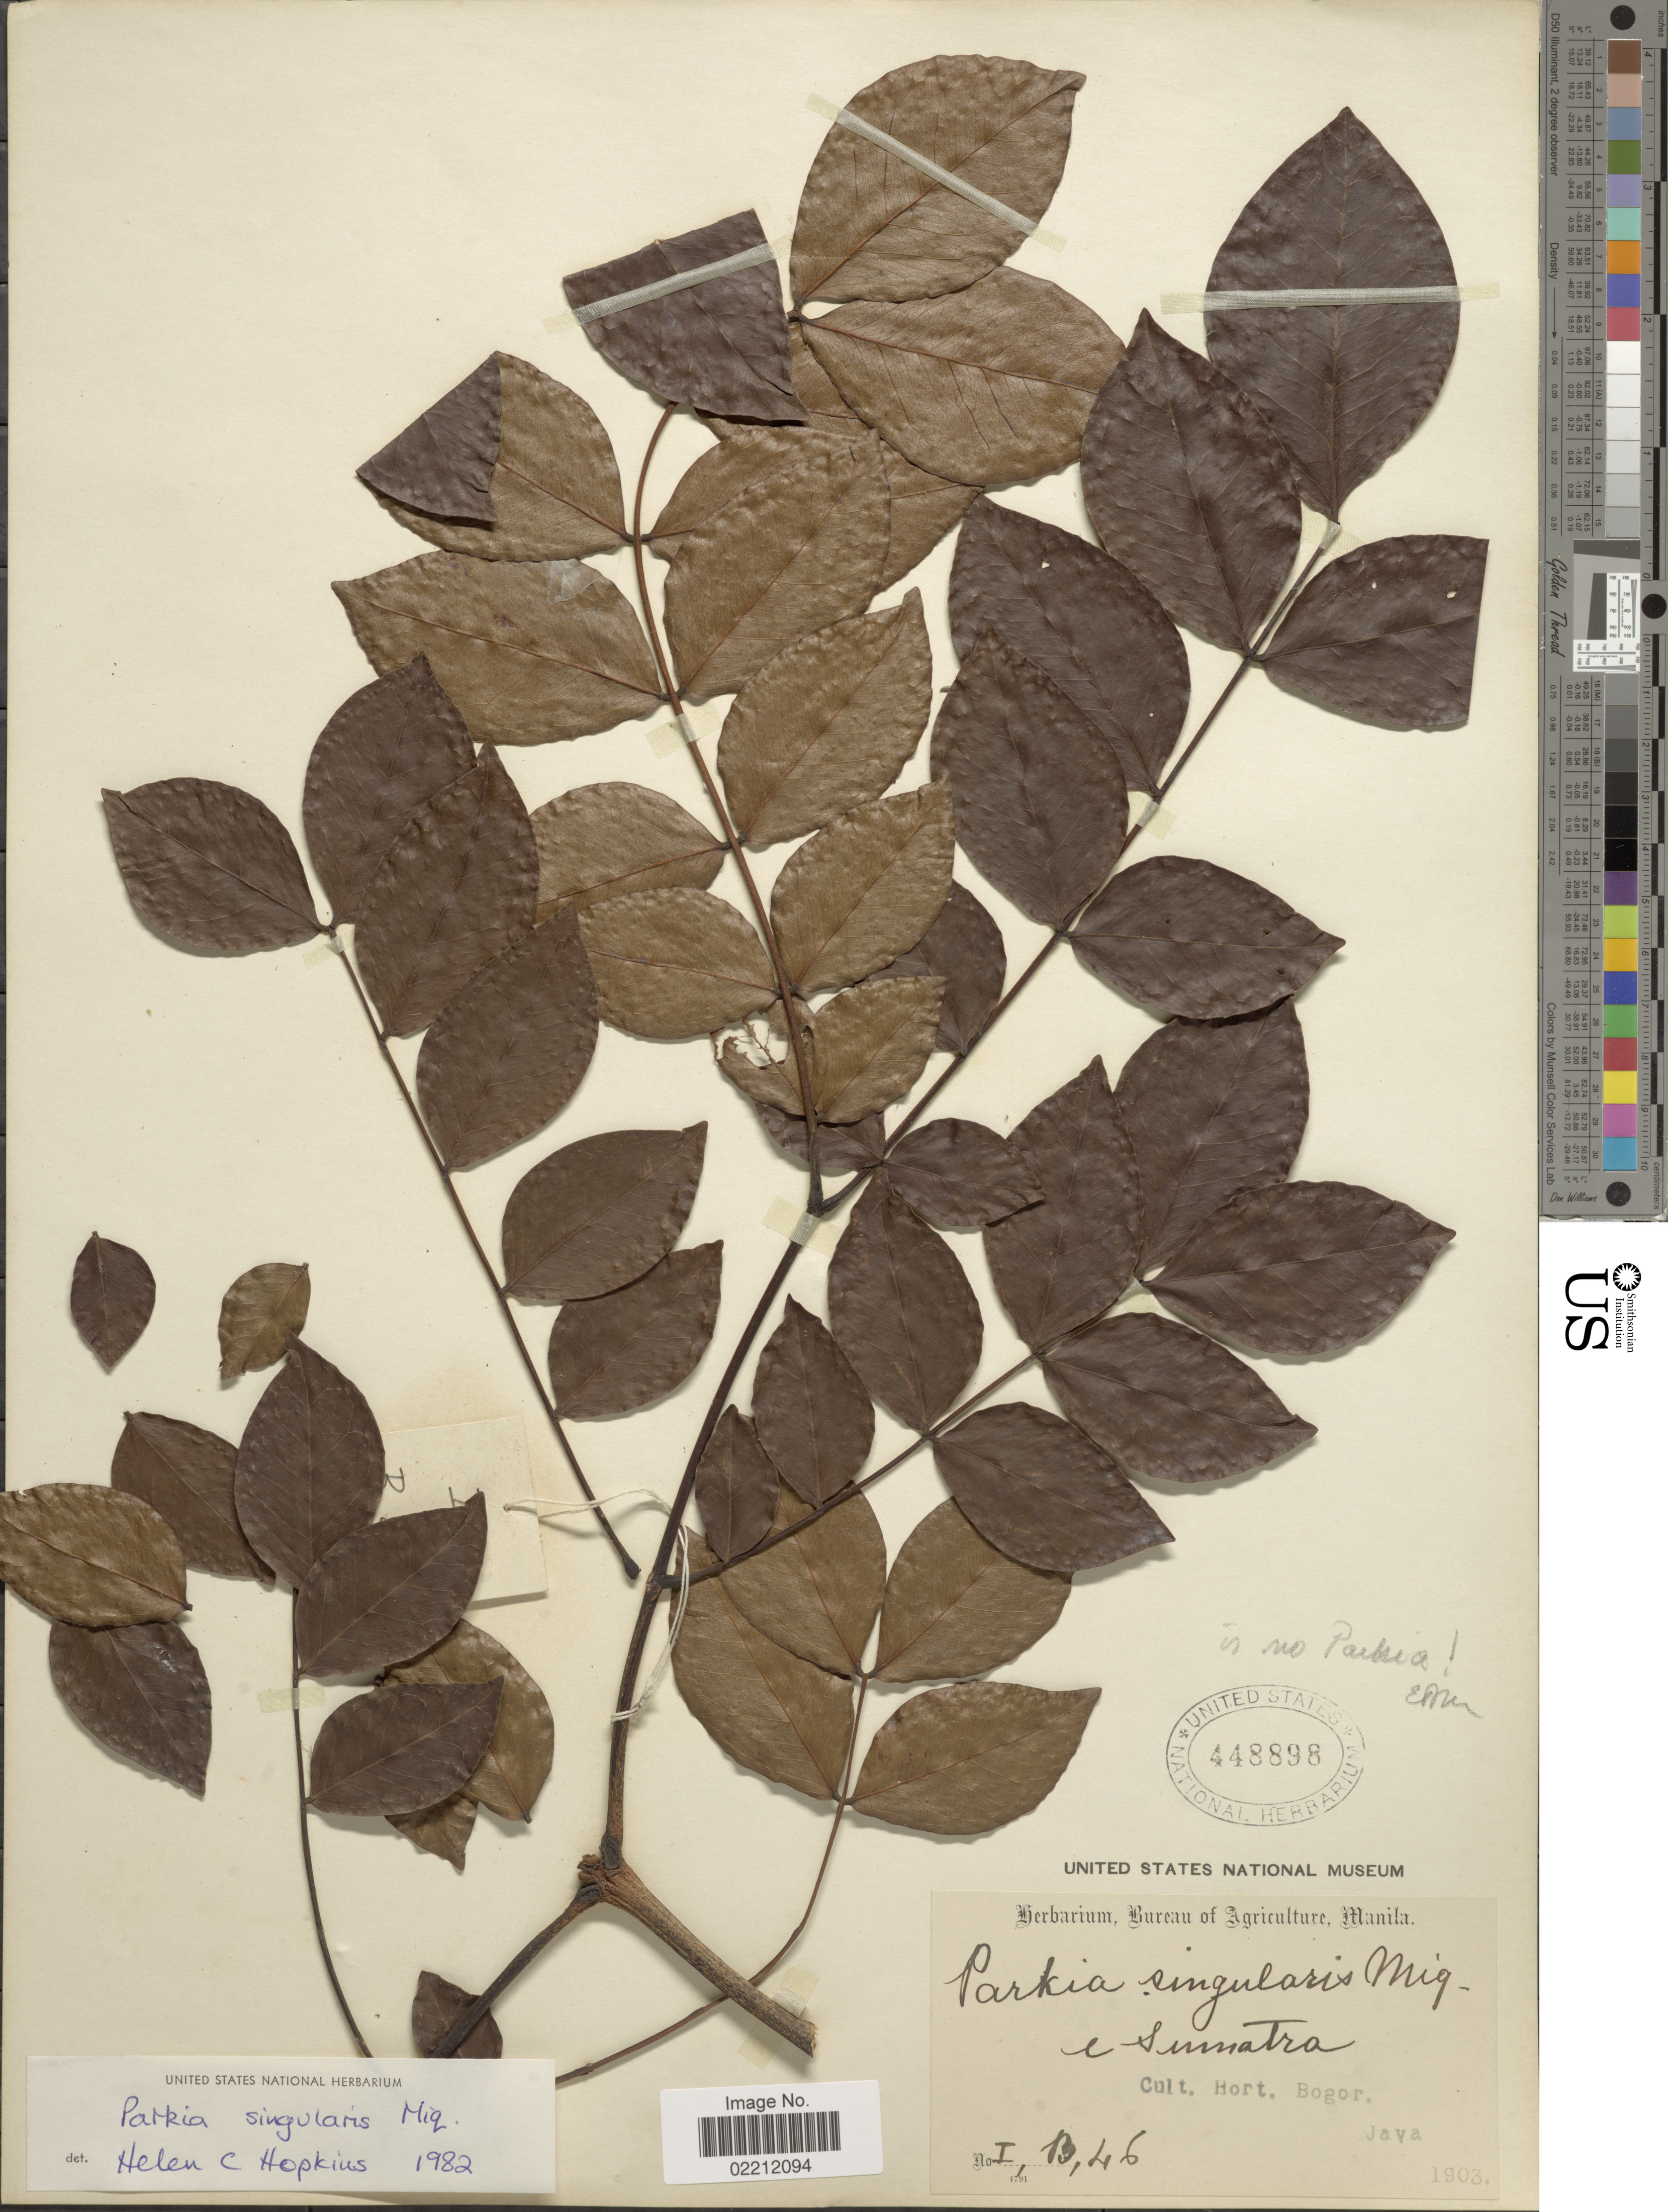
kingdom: Plantae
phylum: Tracheophyta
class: Magnoliopsida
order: Fabales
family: Fabaceae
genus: Parkia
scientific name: Parkia singularis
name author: Miq.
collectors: ex Herb. Bur. Agric. Manila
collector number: IB46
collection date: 1903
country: Indonesia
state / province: Java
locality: Cult. Hort. Bogor. Java.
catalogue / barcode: US 448898